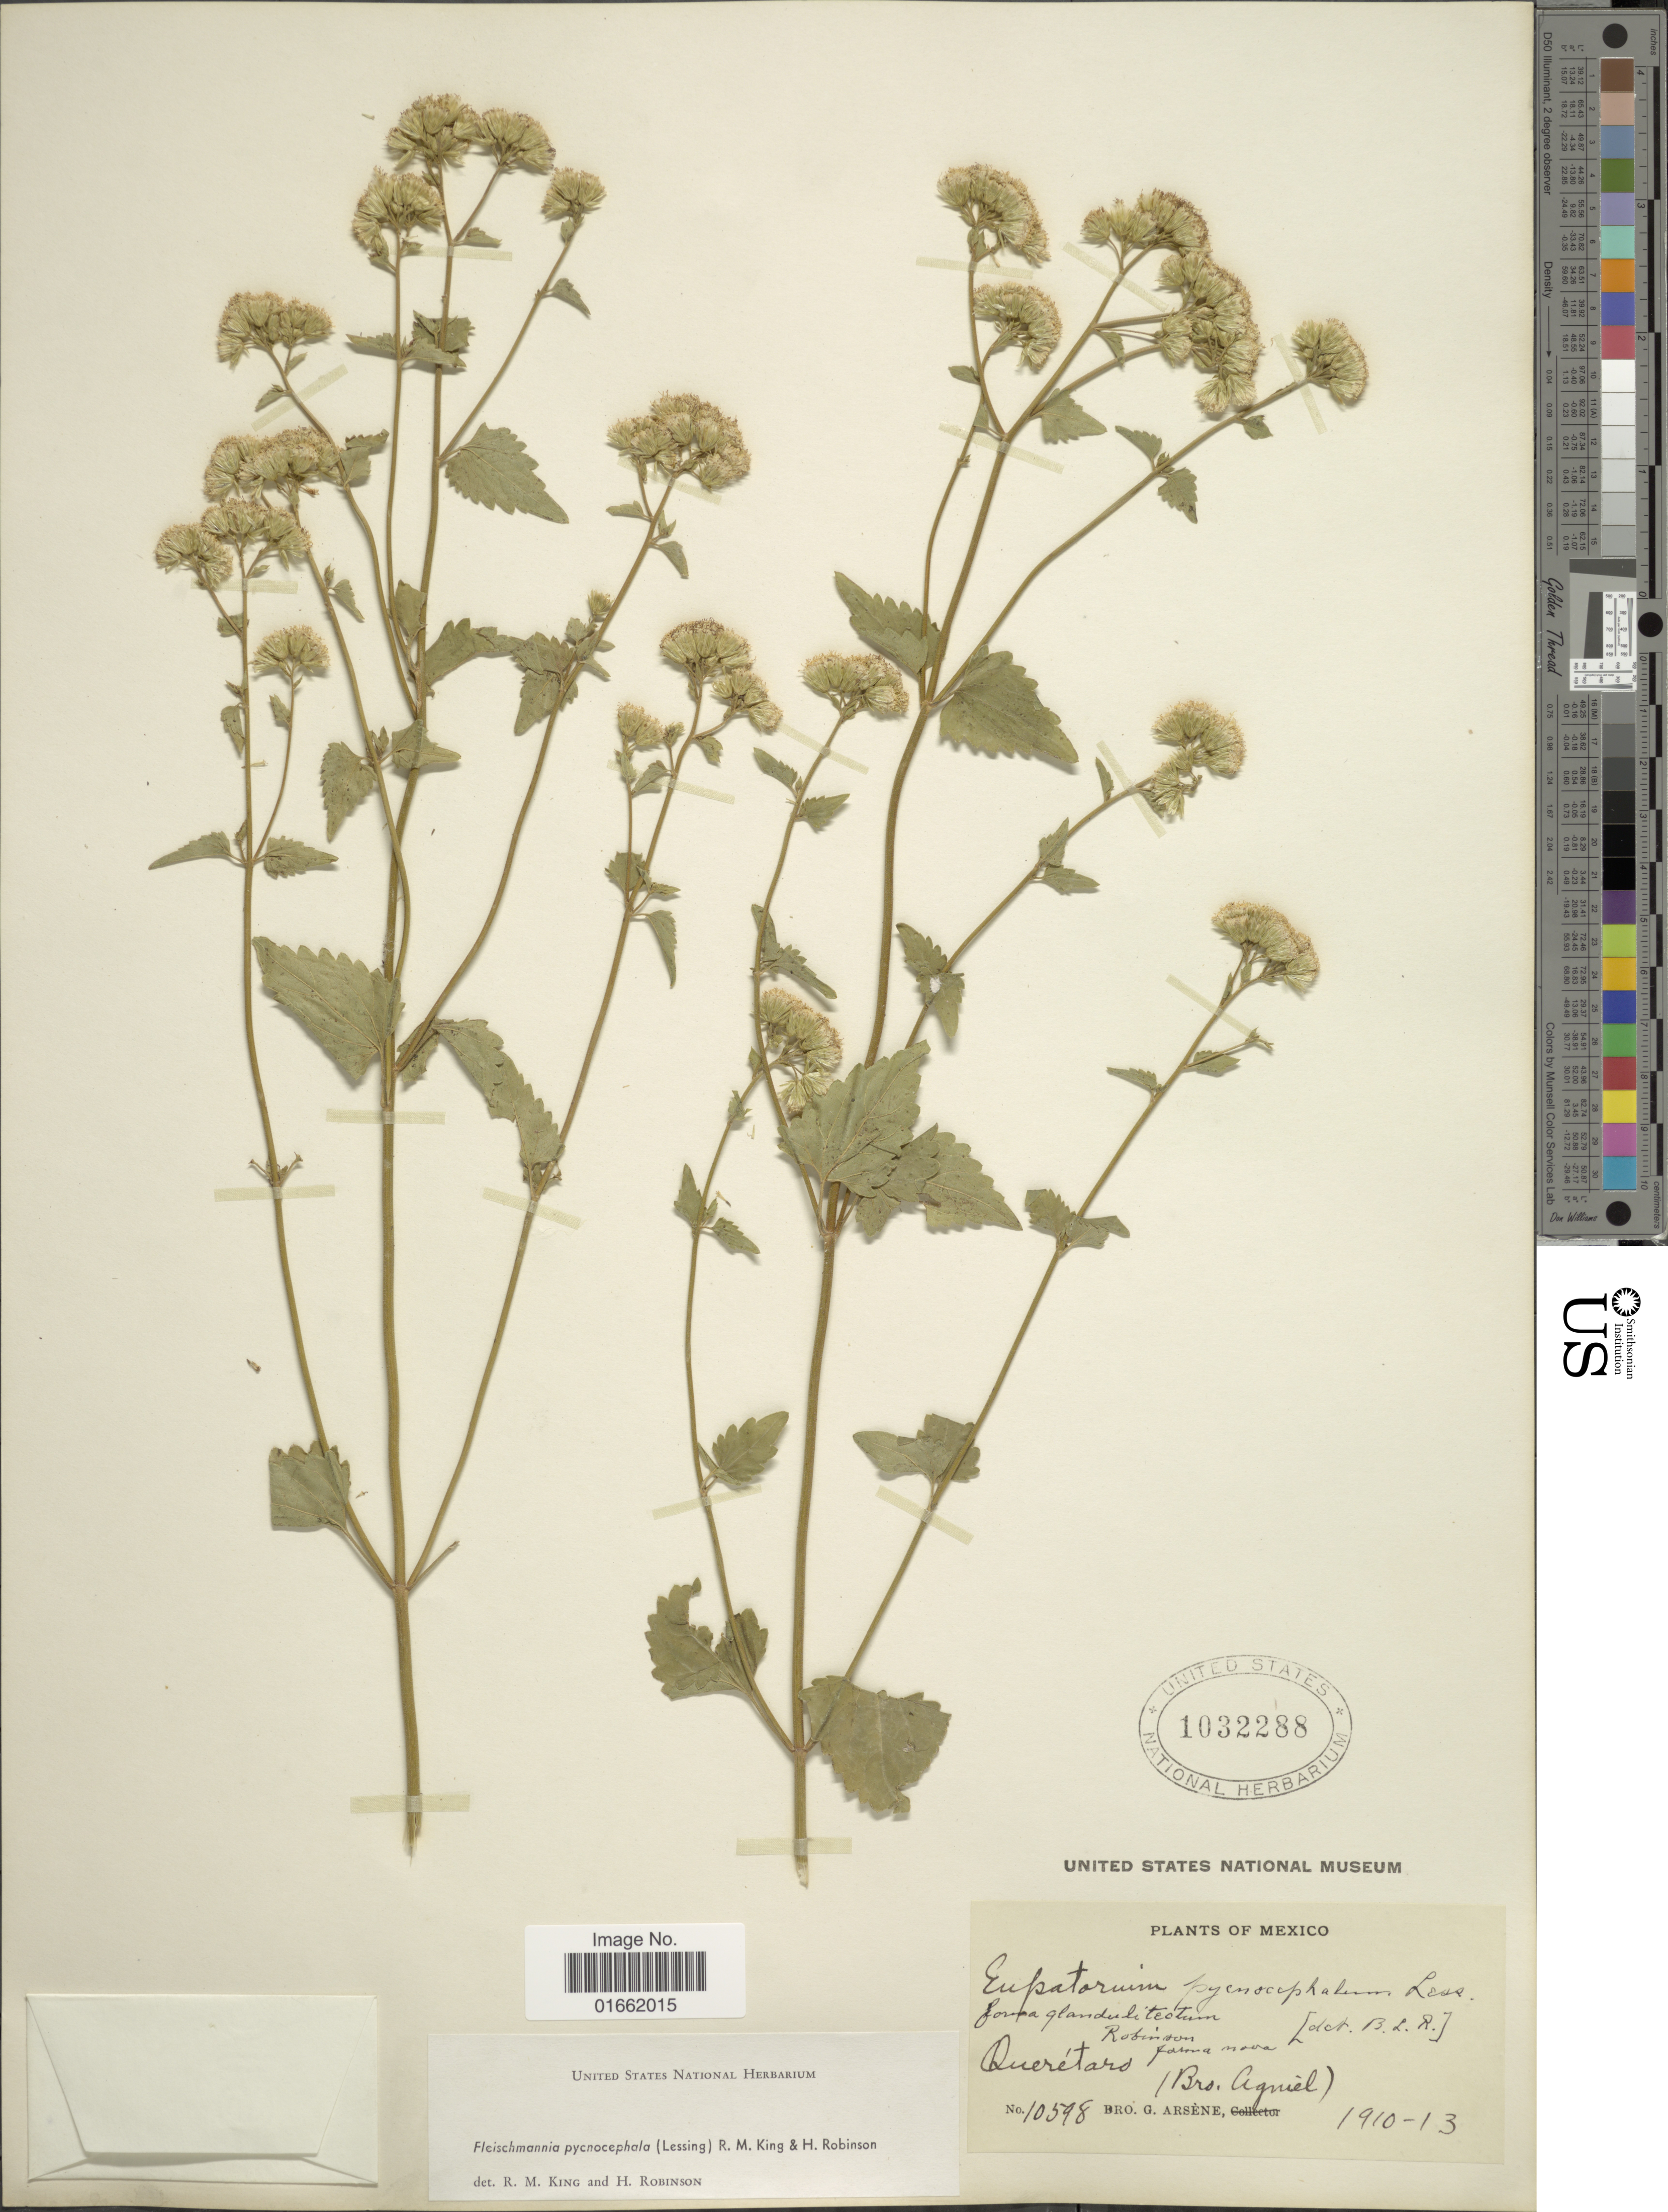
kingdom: Plantae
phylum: Tracheophyta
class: Magnoliopsida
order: Asterales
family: Asteraceae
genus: Fleischmannia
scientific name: Fleischmannia pycnocephaloides f. glandulifera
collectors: Bro. Agniel & Bro. G. Arsène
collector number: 10598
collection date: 1910/1913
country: Mexico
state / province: Querétaro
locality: Querétaro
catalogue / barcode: US 1032288